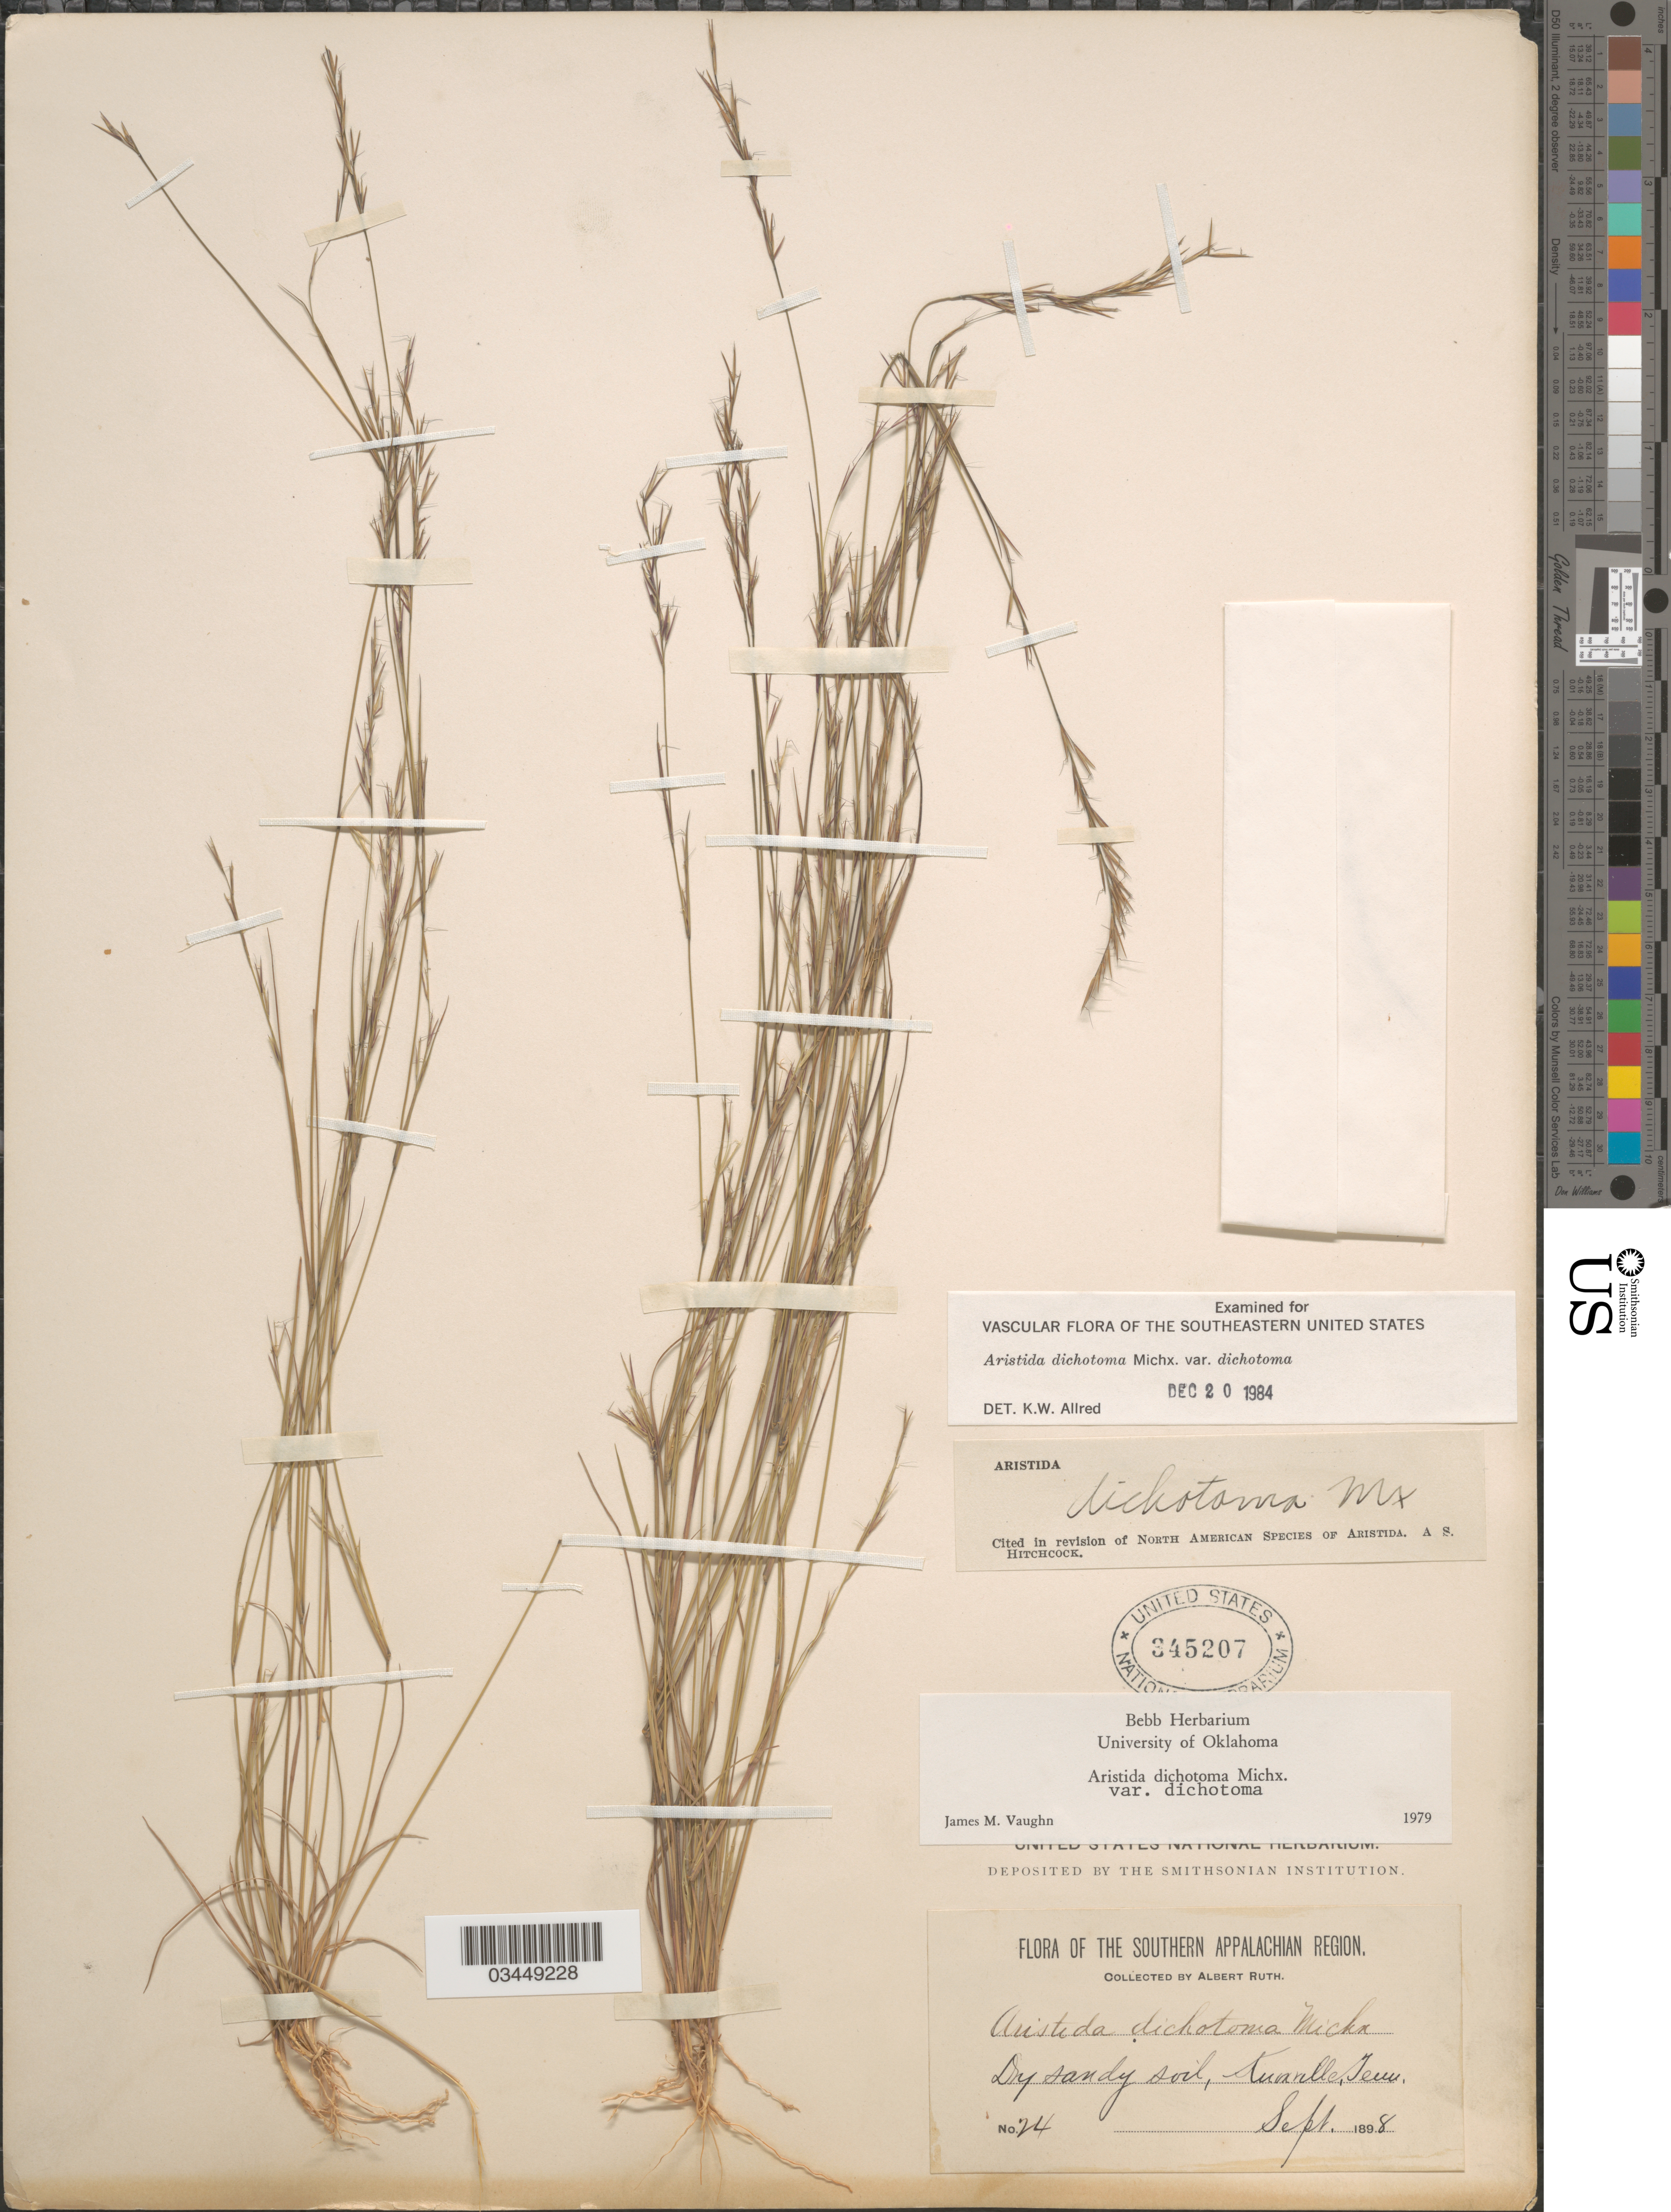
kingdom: Plantae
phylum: Tracheophyta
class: Liliopsida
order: Poales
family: Poaceae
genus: Aristida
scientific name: Aristida dichotoma var. dichotoma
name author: Michx.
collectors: A. Ruth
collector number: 24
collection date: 1898-09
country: United States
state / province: Tennessee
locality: The Southern Appalachian Region. Dry sandy soil, Knoxville.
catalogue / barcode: US 345207